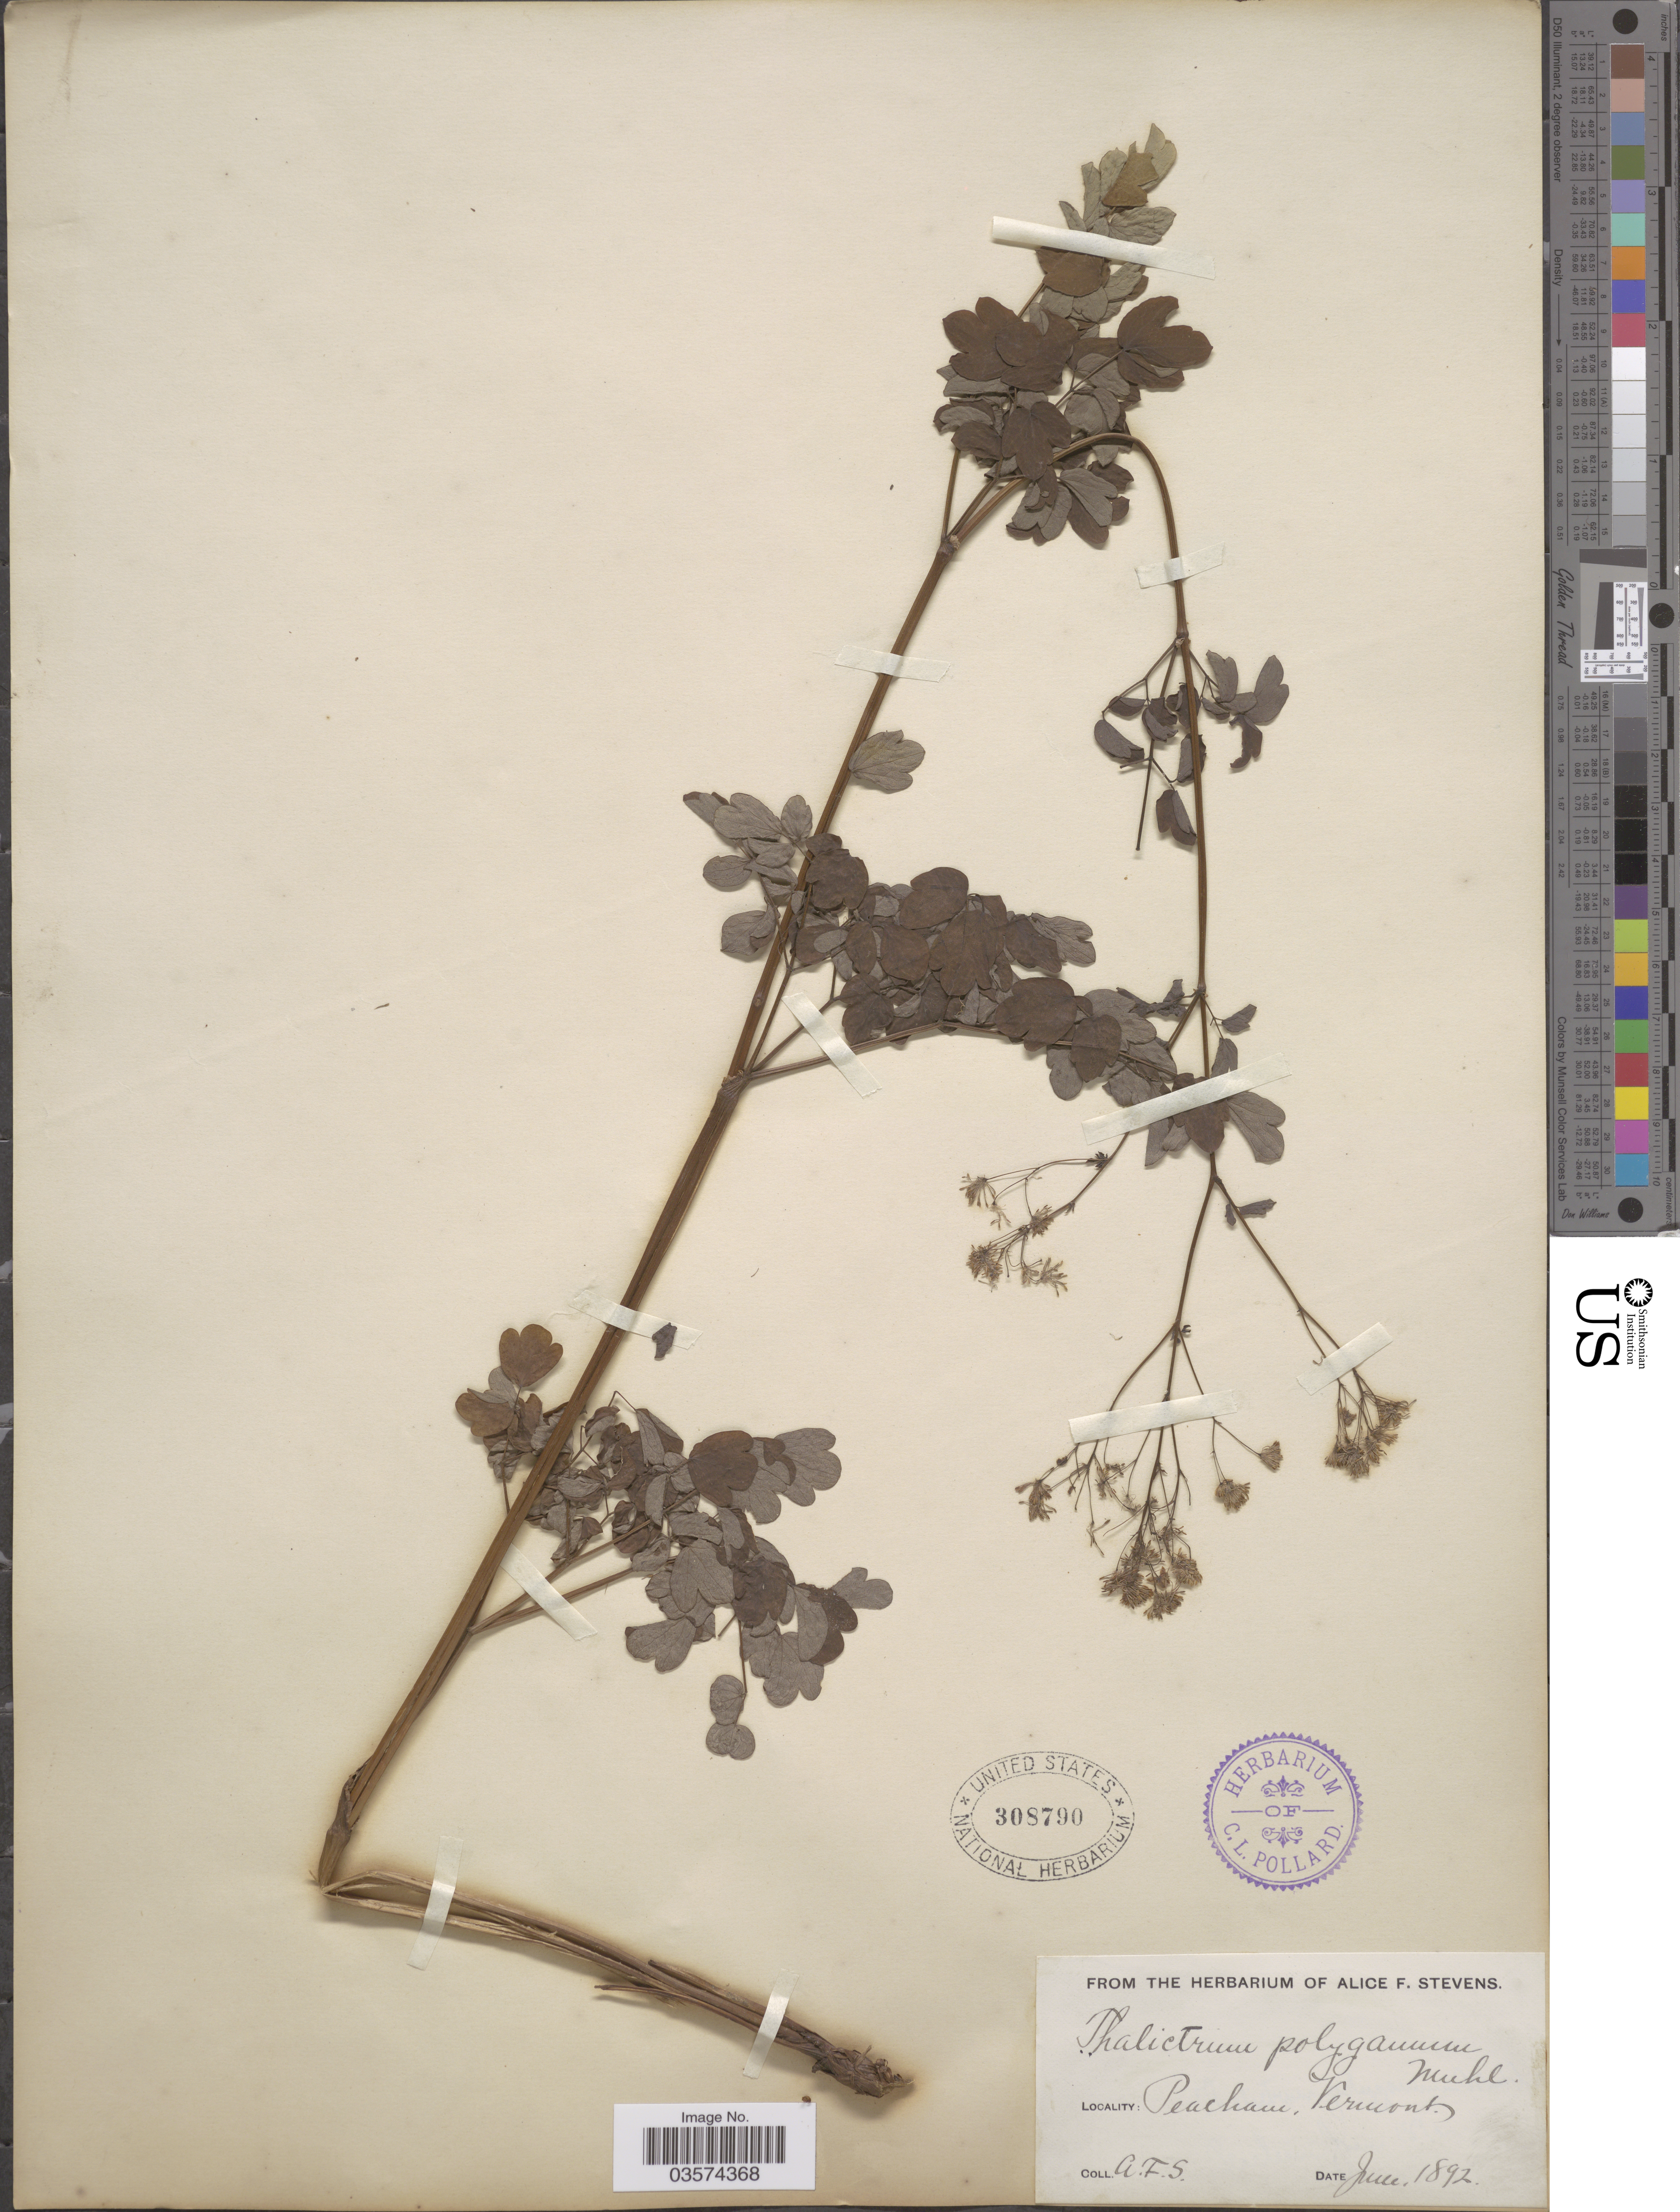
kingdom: Plantae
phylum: Tracheophyta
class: Magnoliopsida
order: Ranunculales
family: Ranunculaceae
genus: Thalictrum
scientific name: Thalictrum pubescens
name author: Pursh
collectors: A. Stevens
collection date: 1892-06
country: United States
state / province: Vermont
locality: Peacham.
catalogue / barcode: US 308790